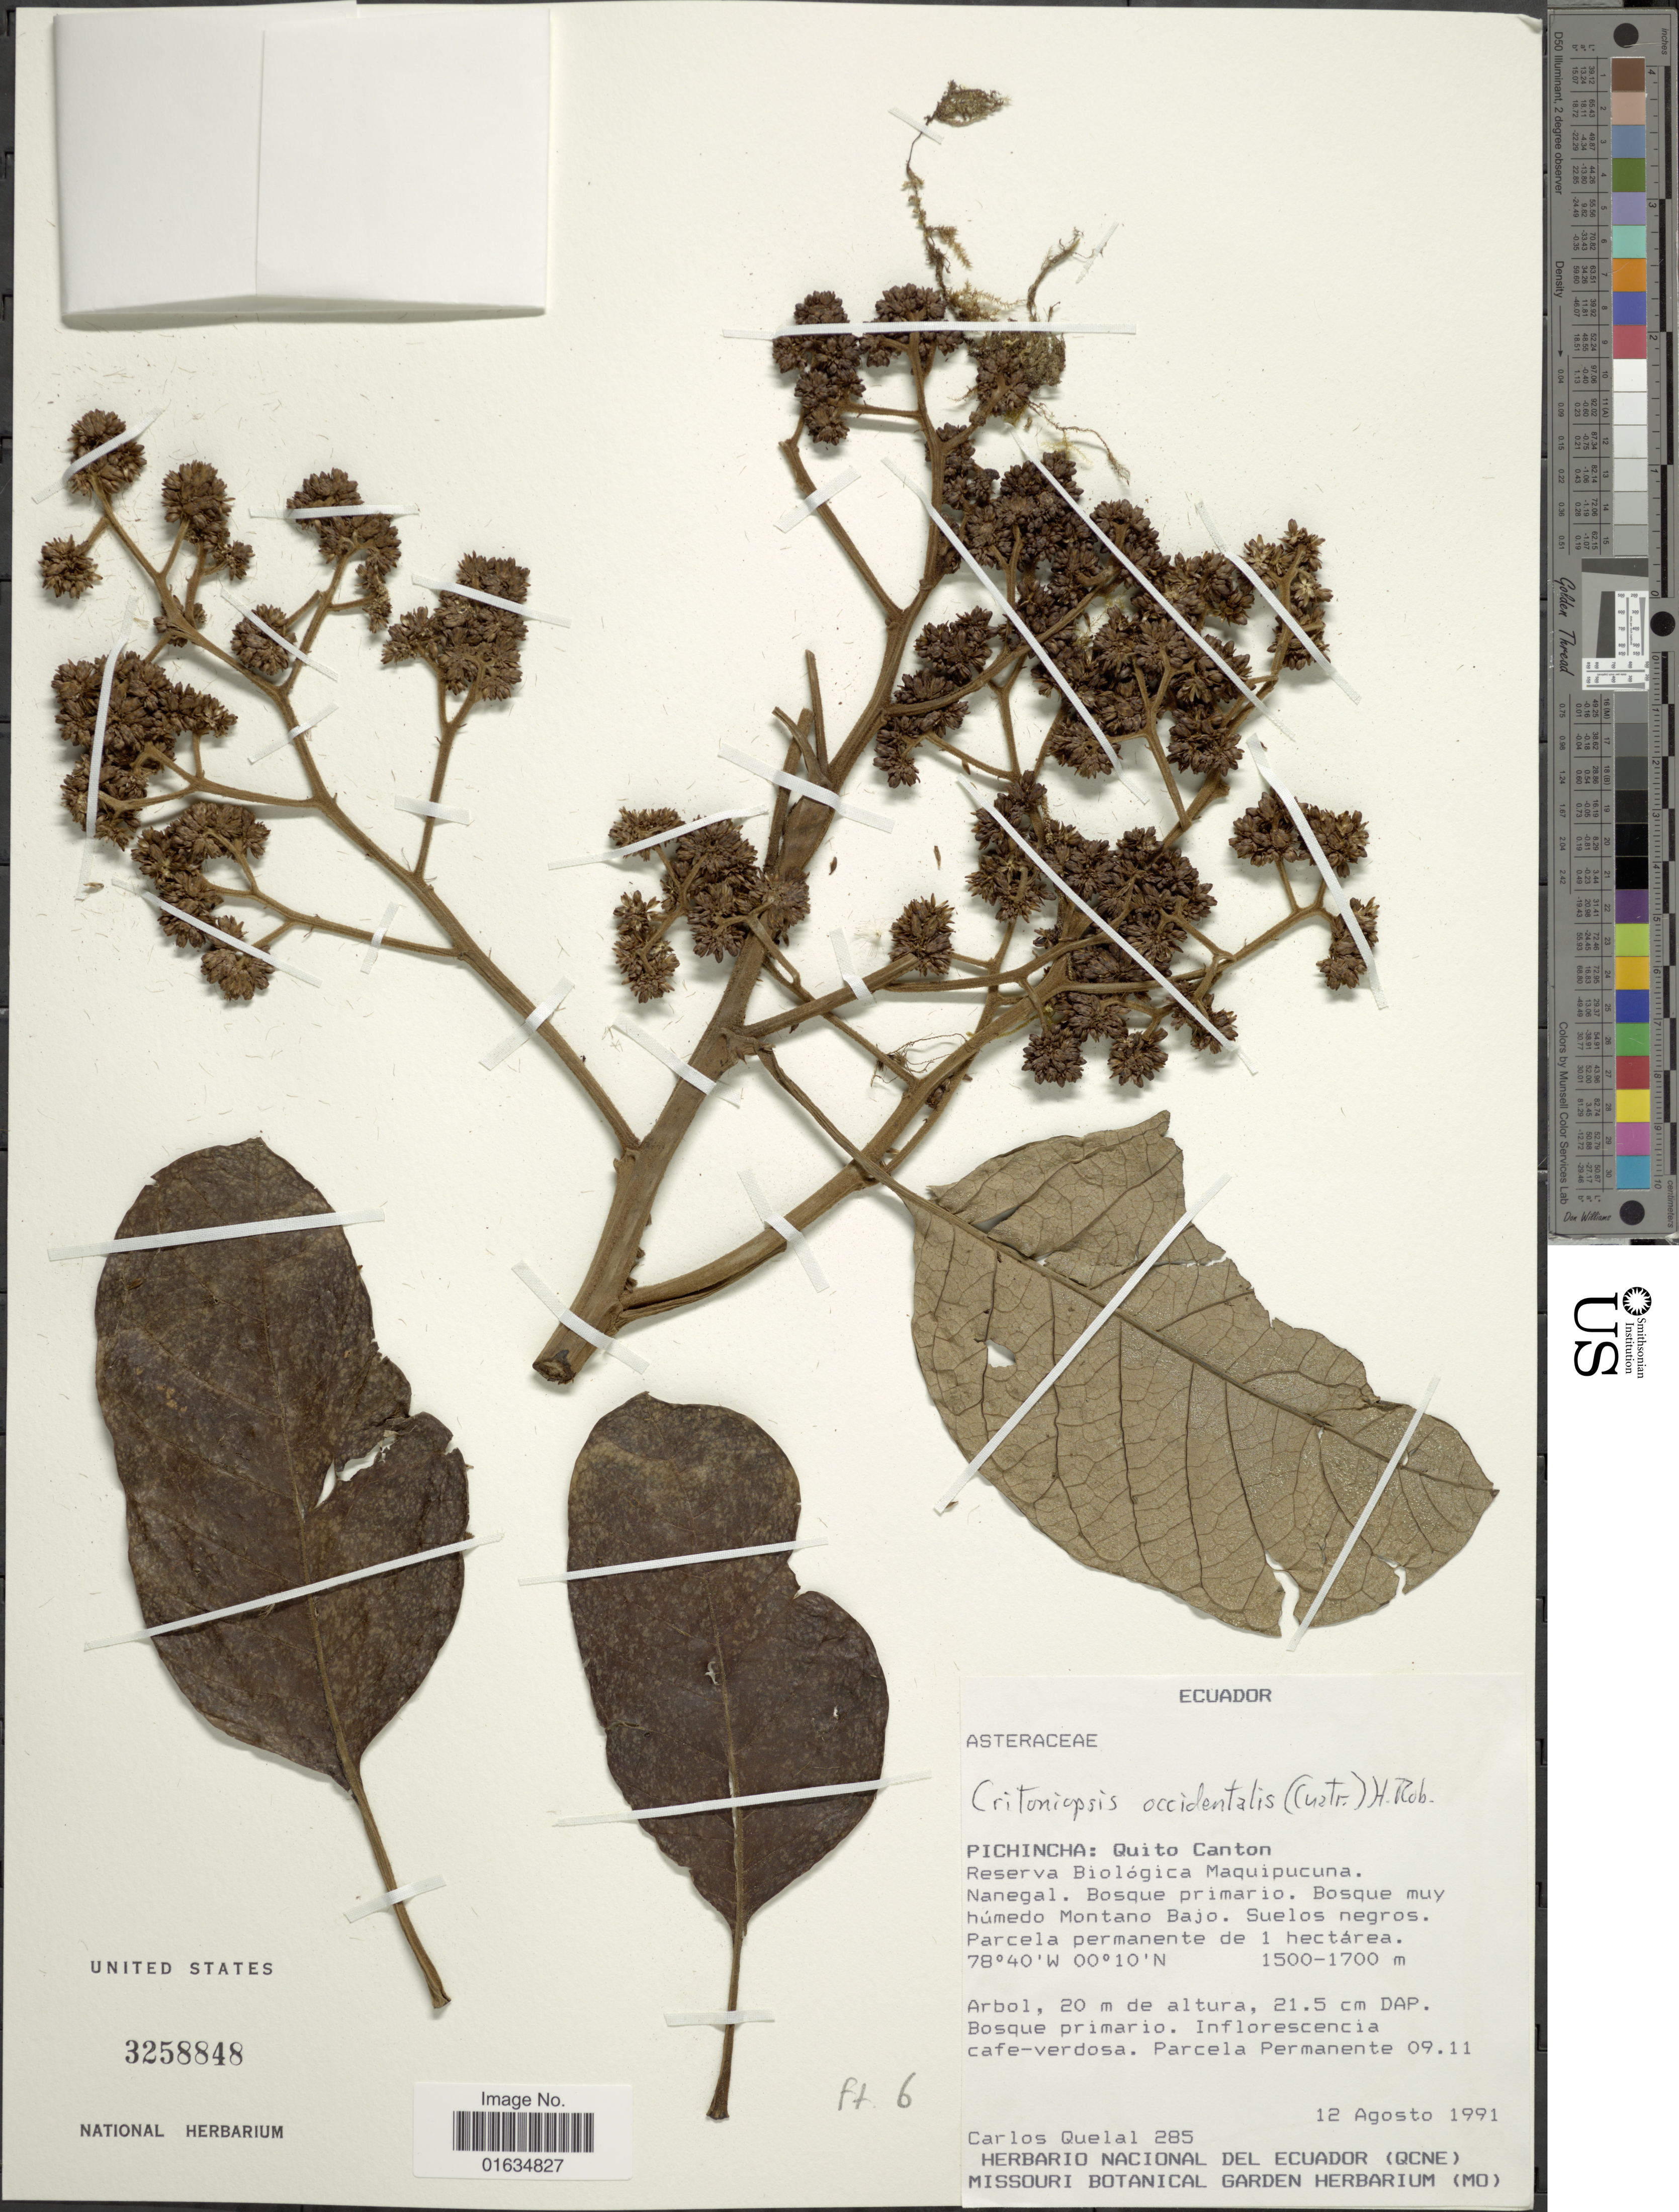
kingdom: Plantae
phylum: Tracheophyta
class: Magnoliopsida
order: Asterales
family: Asteraceae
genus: Critoniopsis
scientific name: Critoniopsis occidentalis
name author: (Cuatrec.) H. Rob.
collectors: C. Quelal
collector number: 285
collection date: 1991-08-12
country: Ecuador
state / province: Pichincha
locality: Quito Canton, reserva Biológica Maquipucuna, Nanegal, bosque primario, bosque muy humedo Montane Bajo, Suelos negros, Parcela permanente de 1 hectarea.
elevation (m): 1500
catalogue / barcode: US 3258848